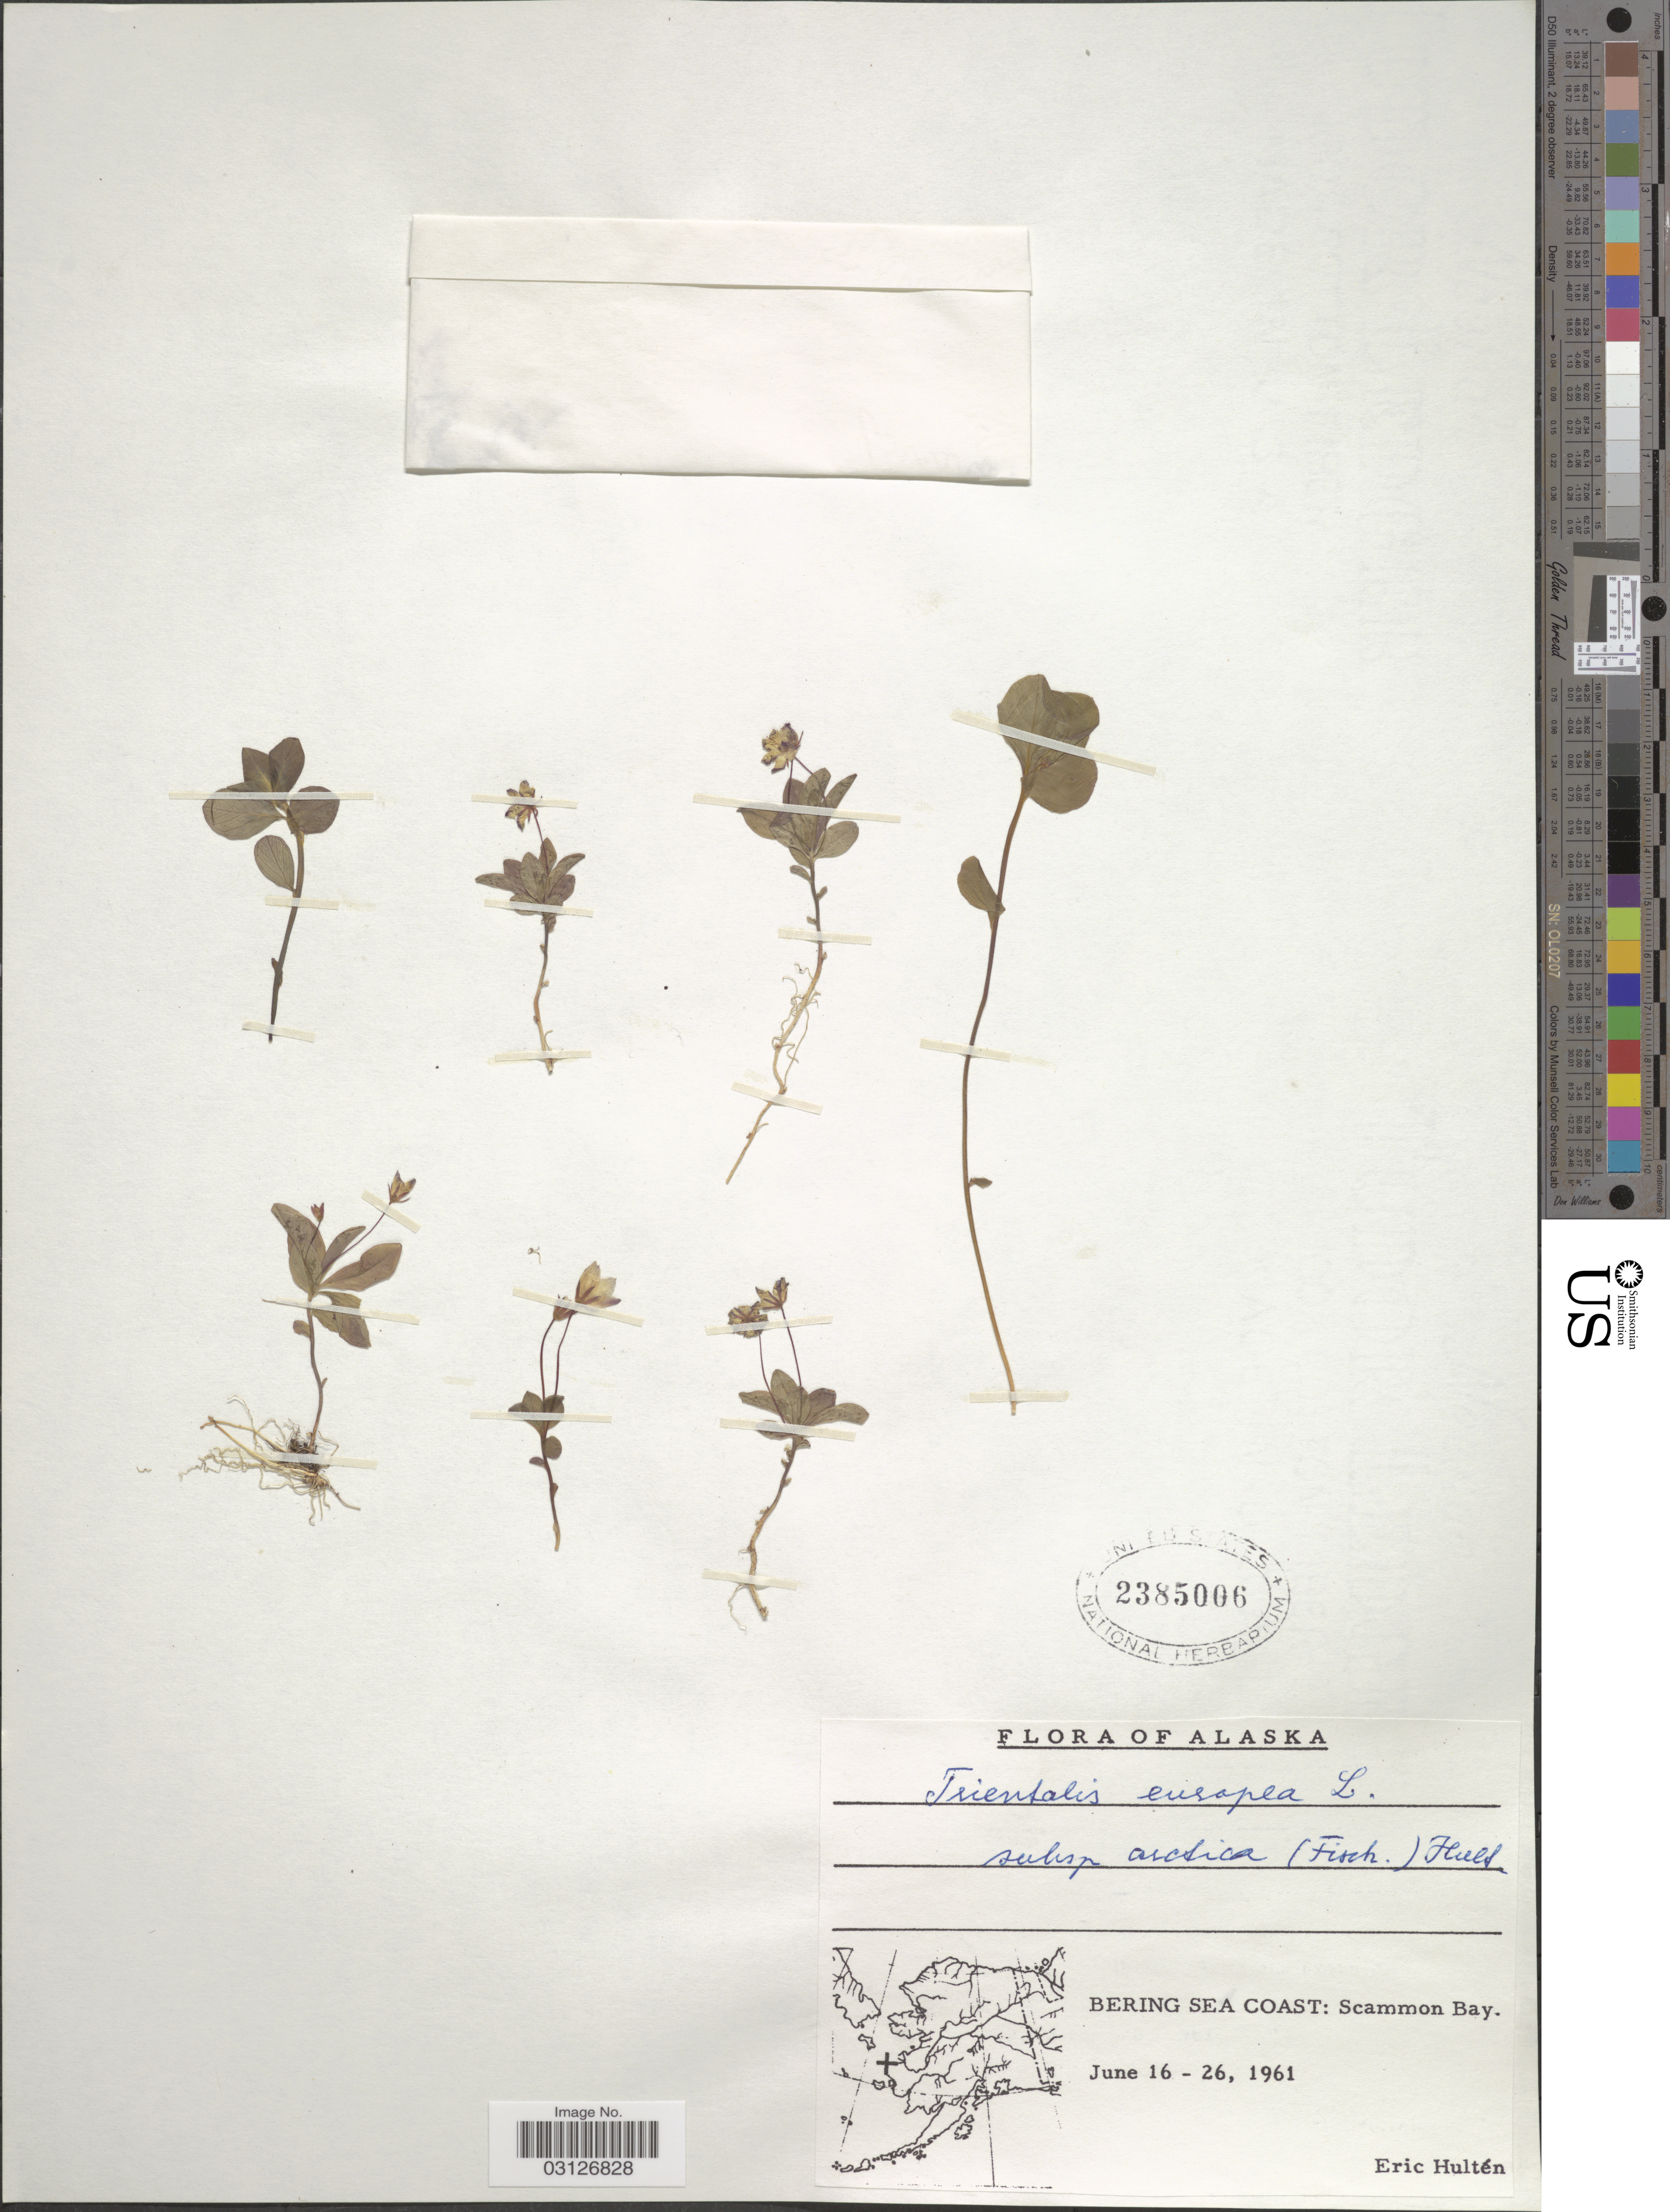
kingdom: Plantae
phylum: Tracheophyta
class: Magnoliopsida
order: Ericales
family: Primulaceae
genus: Trientalis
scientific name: Trientalis europaea subsp. arctica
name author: (Fisch. ex Hook.) Hultén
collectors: E. G. Hultén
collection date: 1961-06-16/1961-06-26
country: United States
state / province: Alaska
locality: Bering Sea Coast: Scammon Bay.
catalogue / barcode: US 2385006